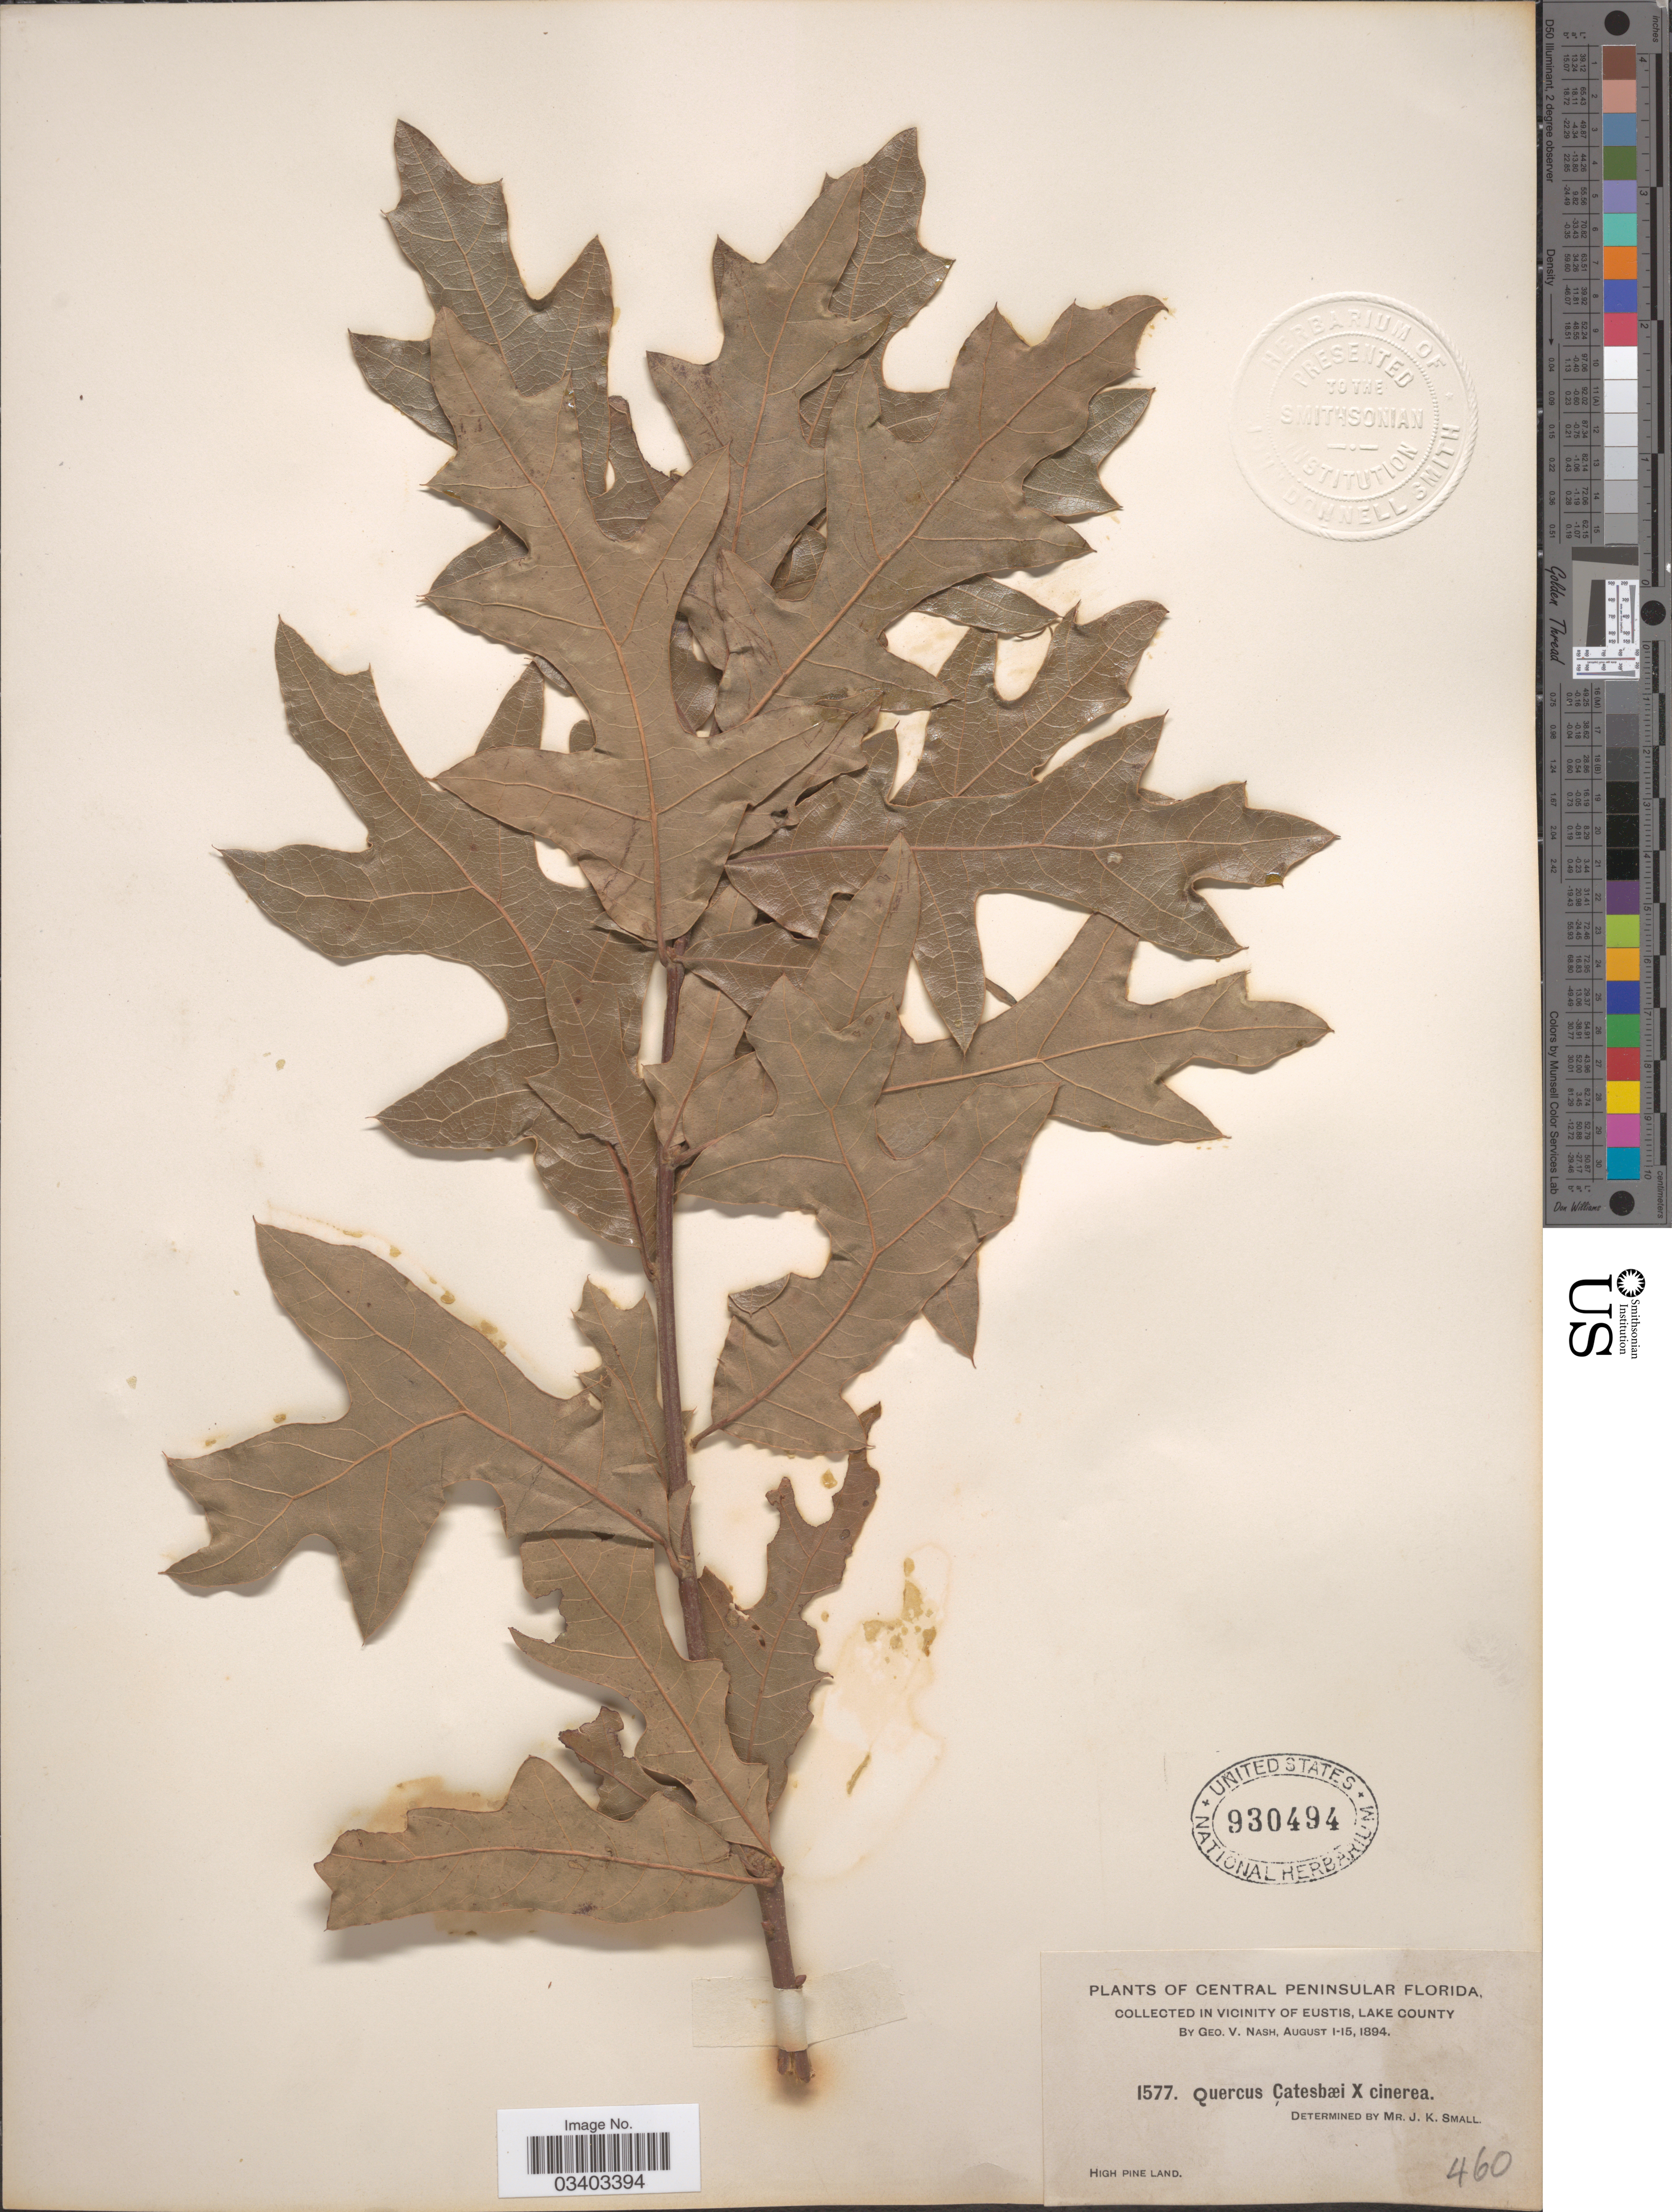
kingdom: Plantae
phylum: Tracheophyta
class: Magnoliopsida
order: Fagales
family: Fagaceae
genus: Quercus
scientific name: Quercus ashei Sterrett nom. illeg.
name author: Sterrett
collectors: G. V. Nash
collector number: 1577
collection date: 1894-08-01/1894-08-15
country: United States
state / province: Florida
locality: Central Peninsular Florida. In vicinity of Eustis, Lake County.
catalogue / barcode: US 930494